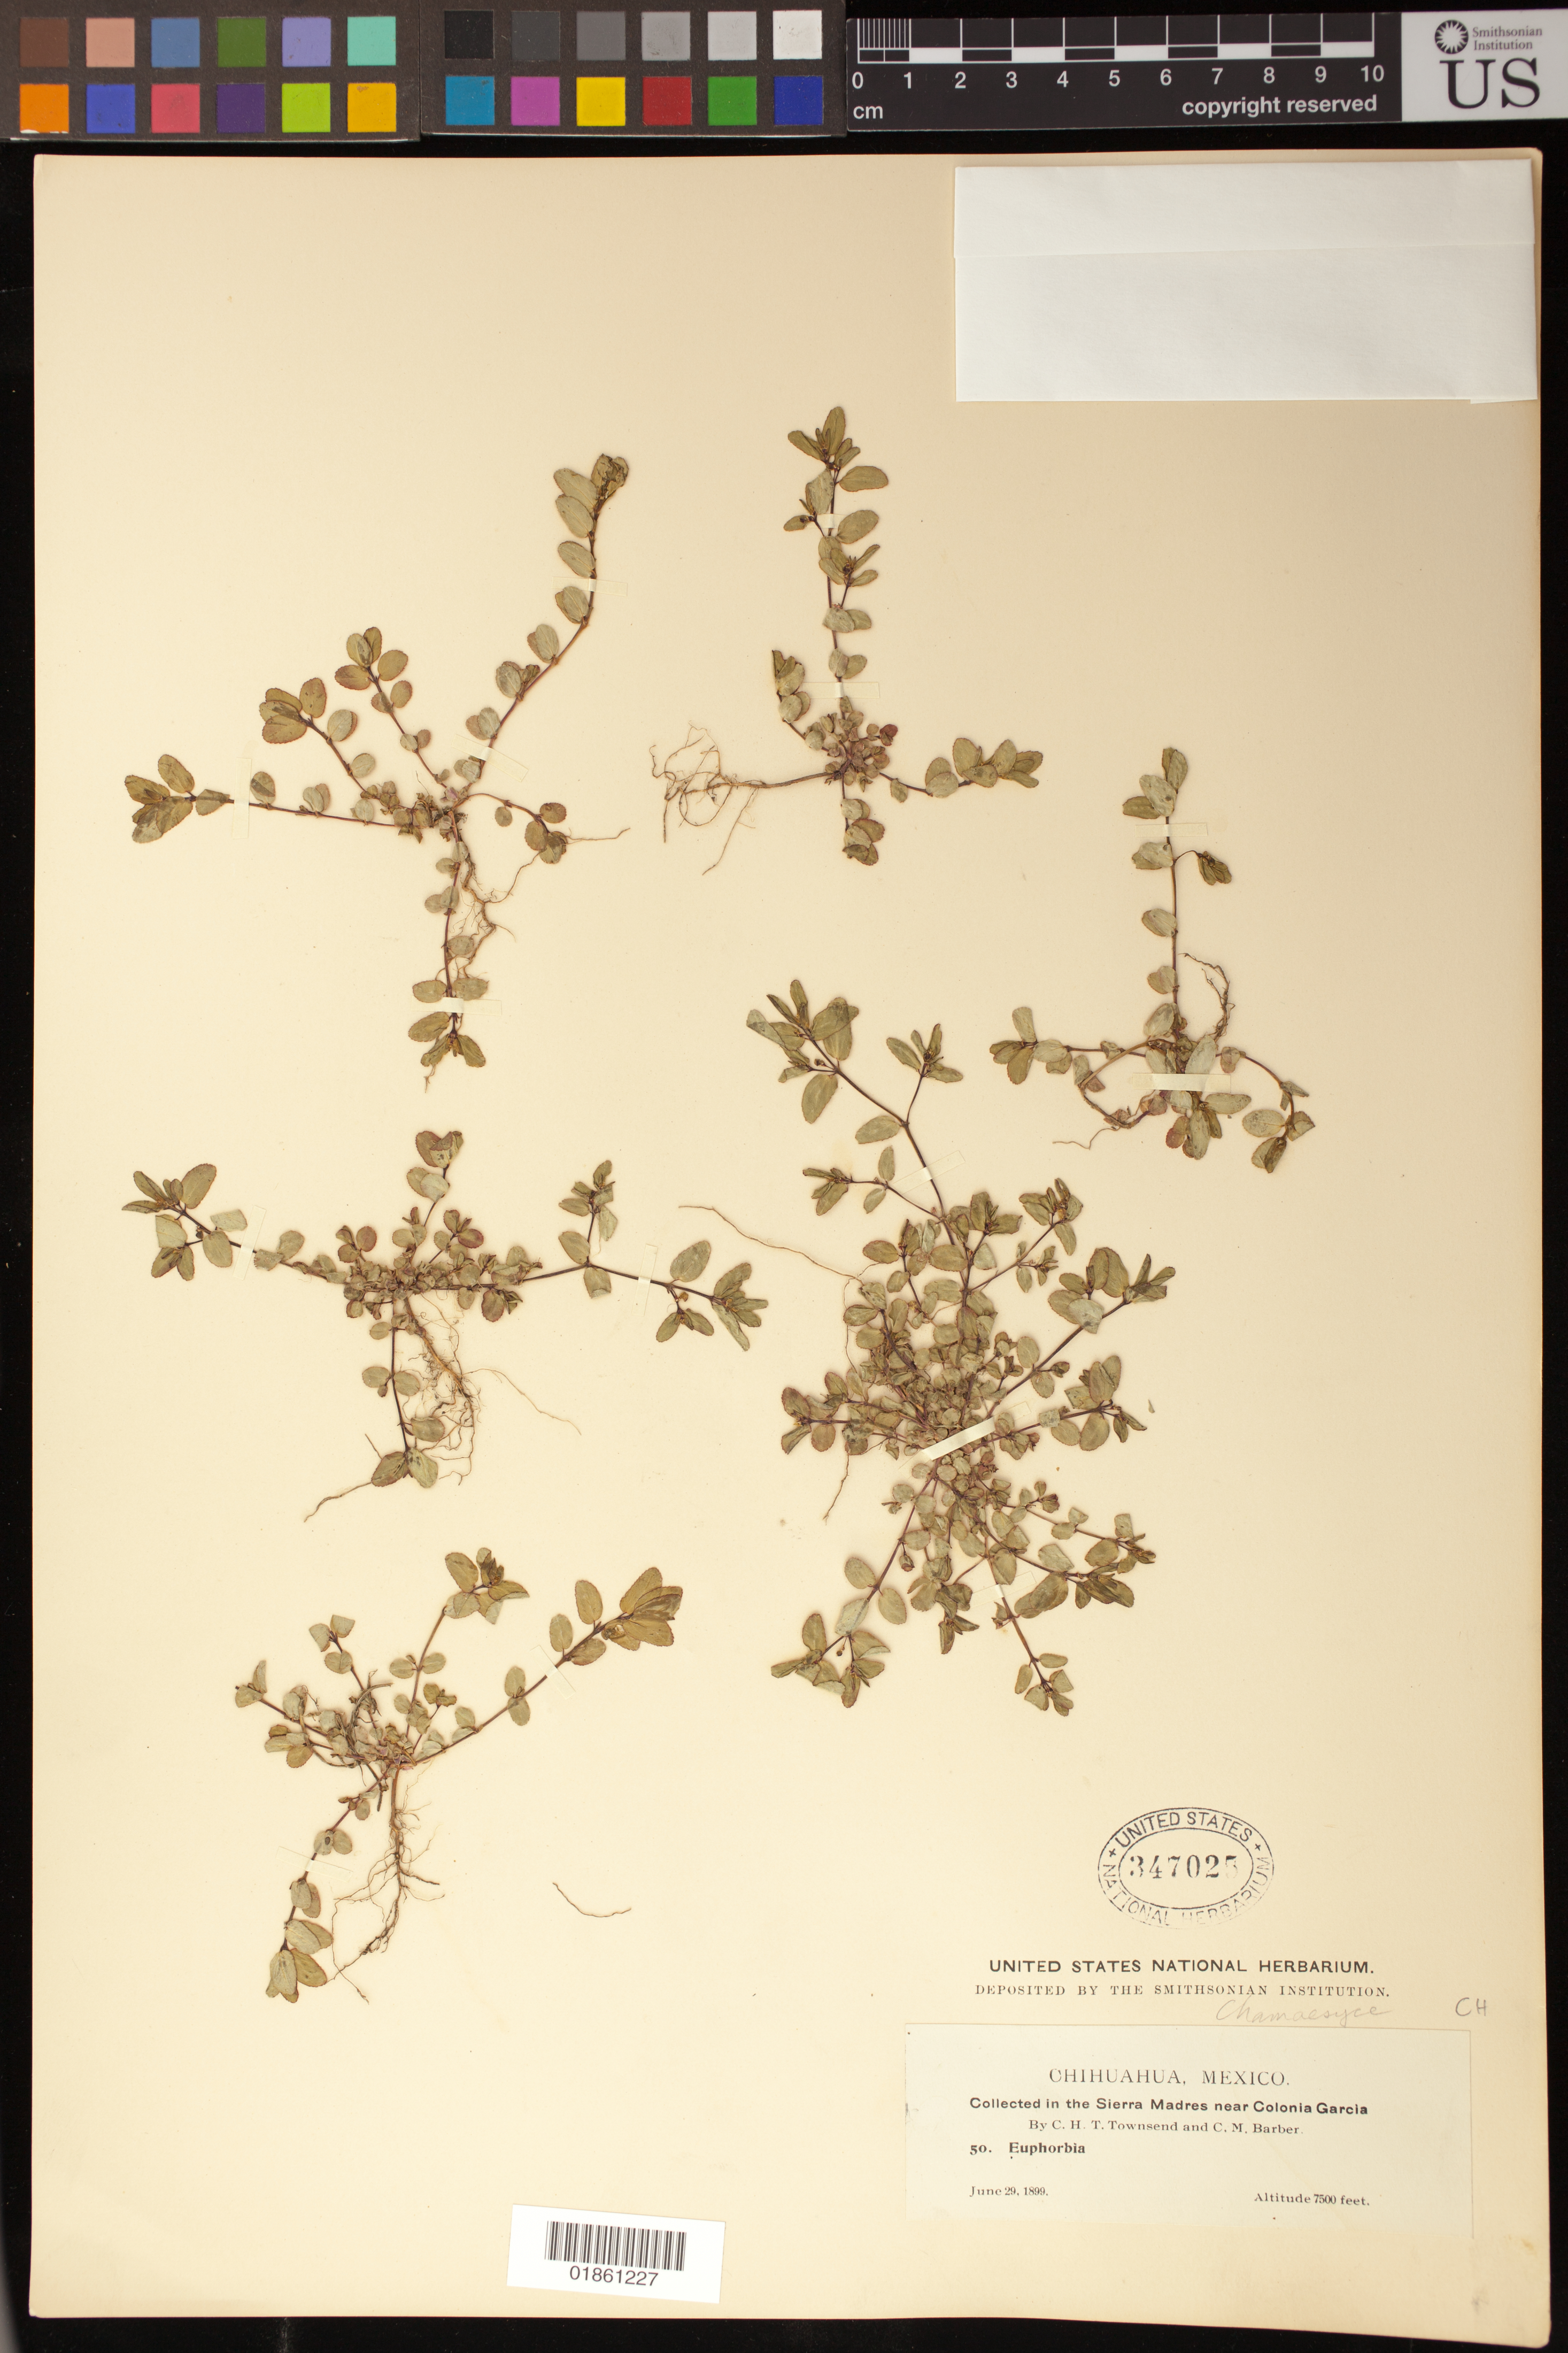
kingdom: Plantae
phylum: Tracheophyta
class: Magnoliopsida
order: Malpighiales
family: Euphorbiaceae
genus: Euphorbia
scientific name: Euphorbia sp.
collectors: C. H. T. Townsend & C. Barber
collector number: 50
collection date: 1899-06-29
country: Mexico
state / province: Chihuahua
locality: Sierra Madres near Colonia Garcia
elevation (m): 2286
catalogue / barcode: US 347025